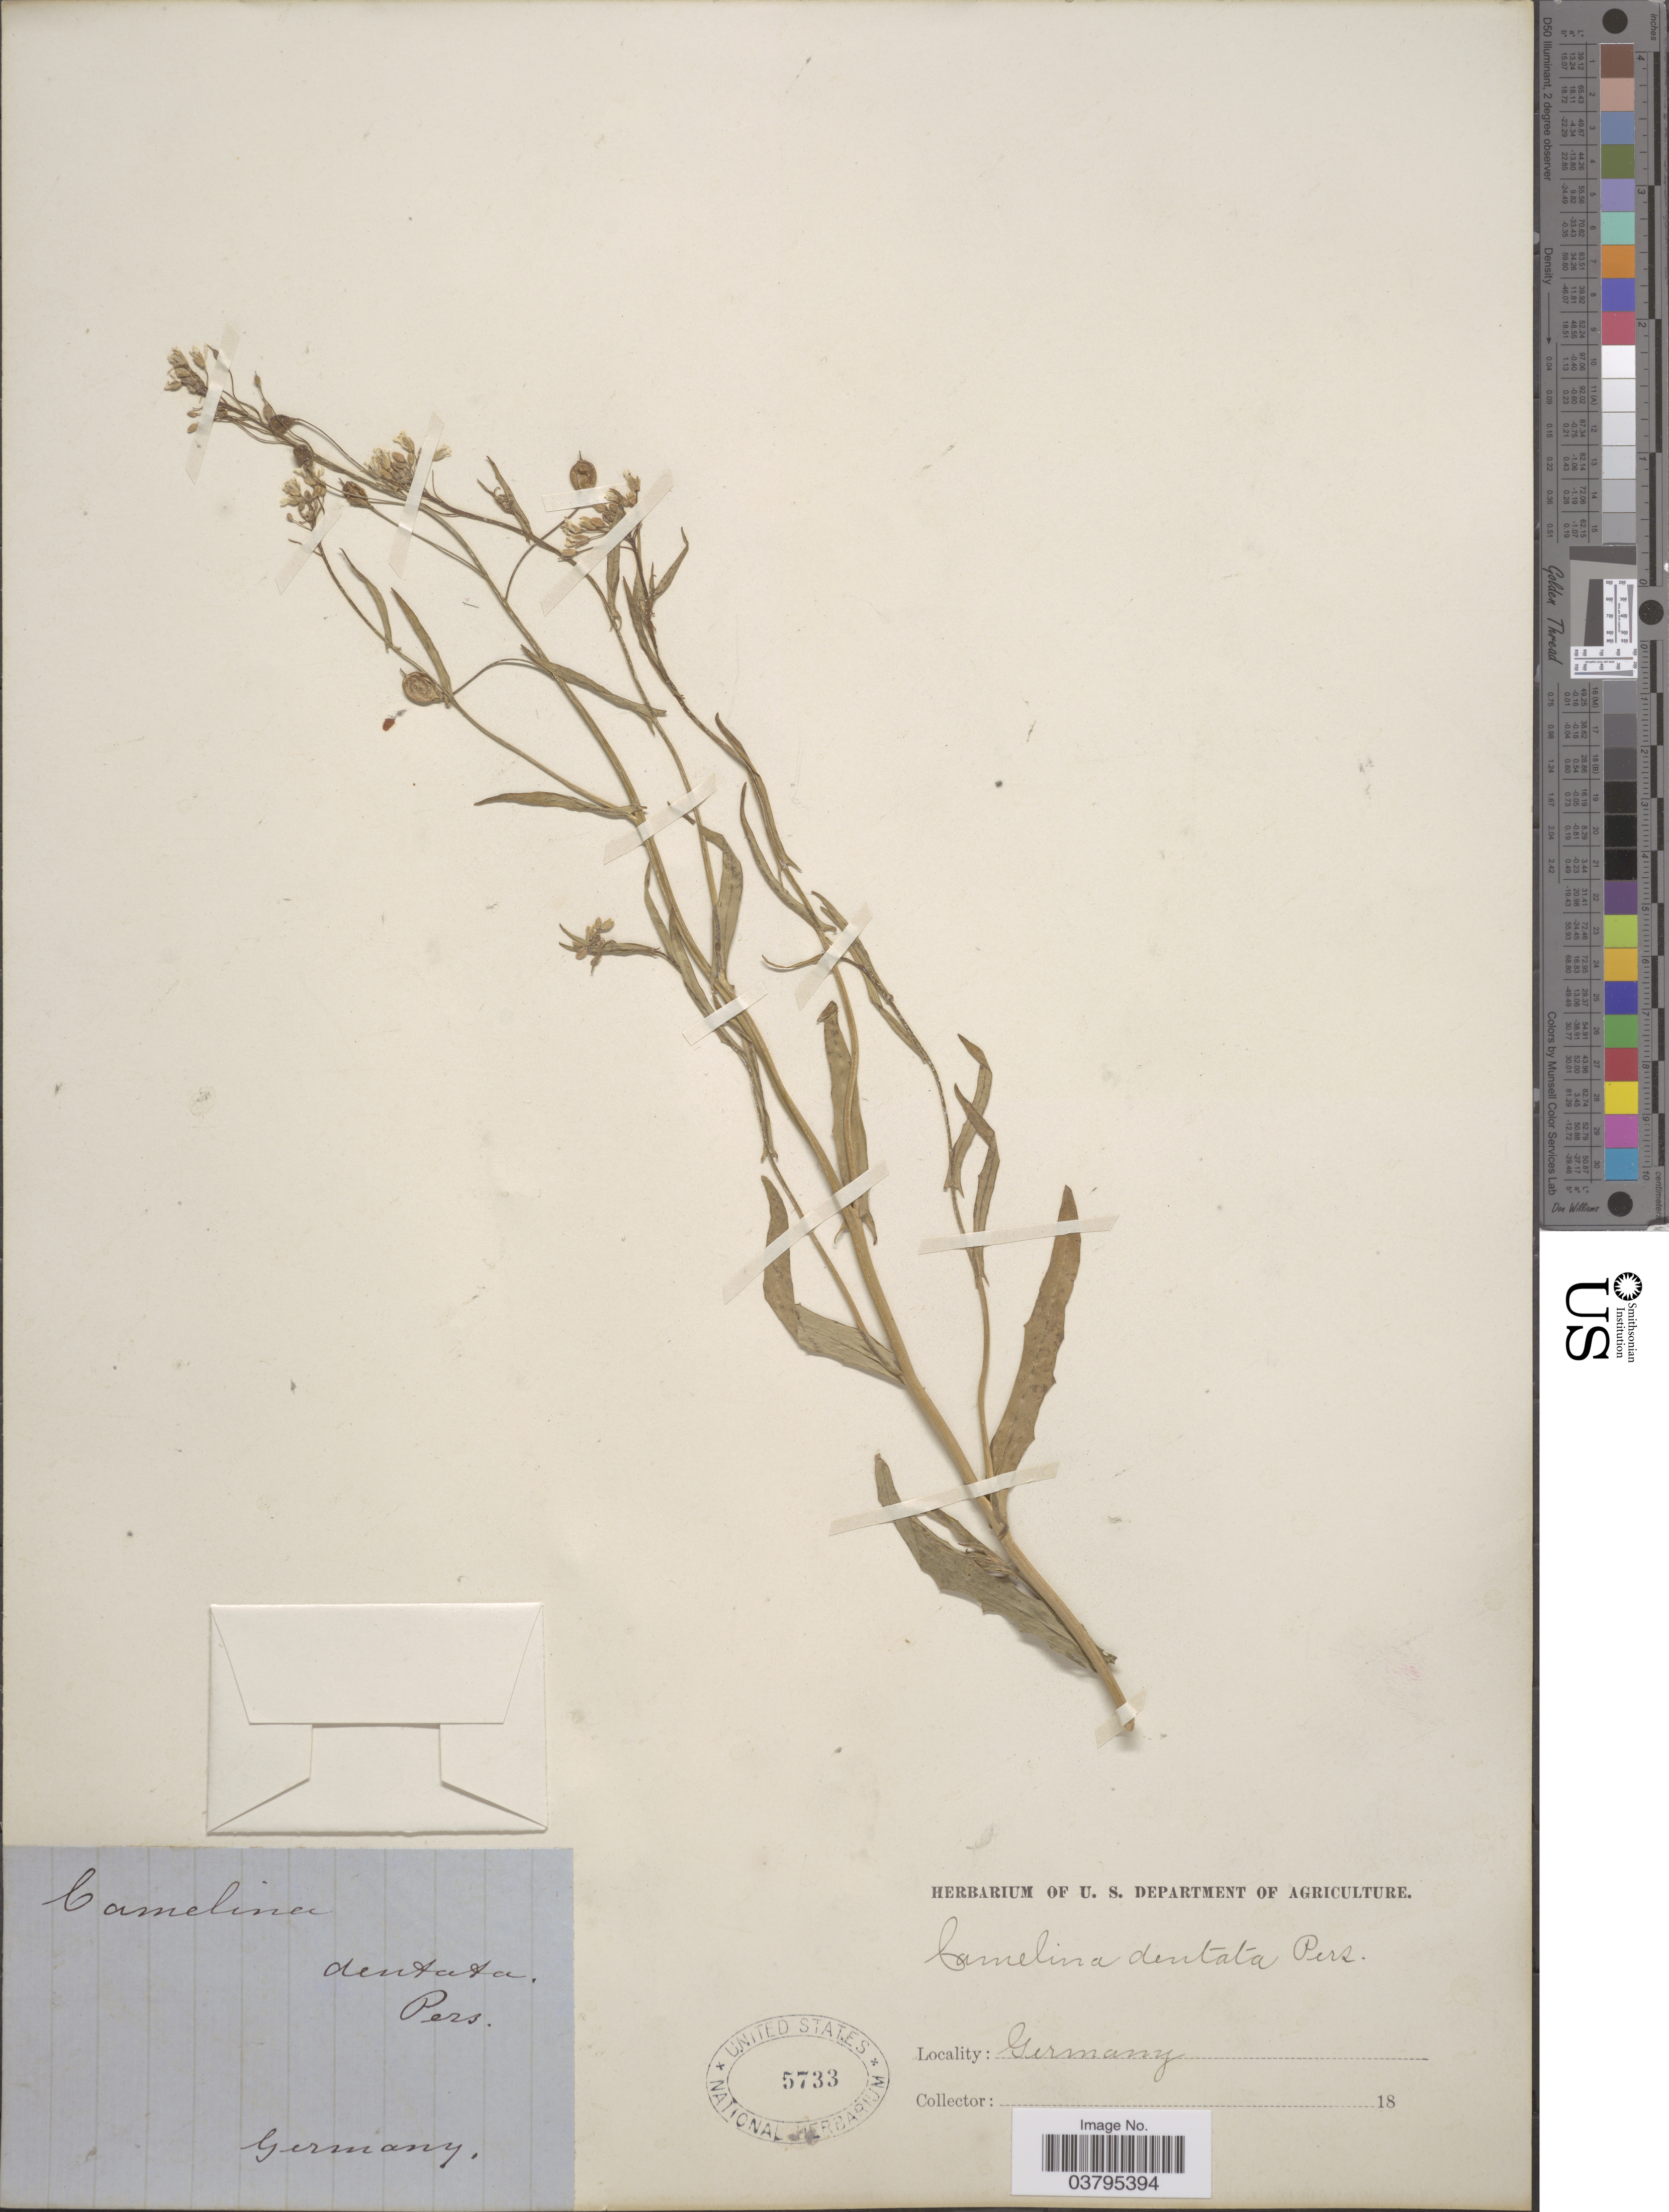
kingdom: Plantae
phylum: Tracheophyta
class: Magnoliopsida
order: Brassicales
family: Brassicaceae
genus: Camelina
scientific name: Camelina dentata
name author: (Willd.) Pers.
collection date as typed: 18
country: Germany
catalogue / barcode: US 5733